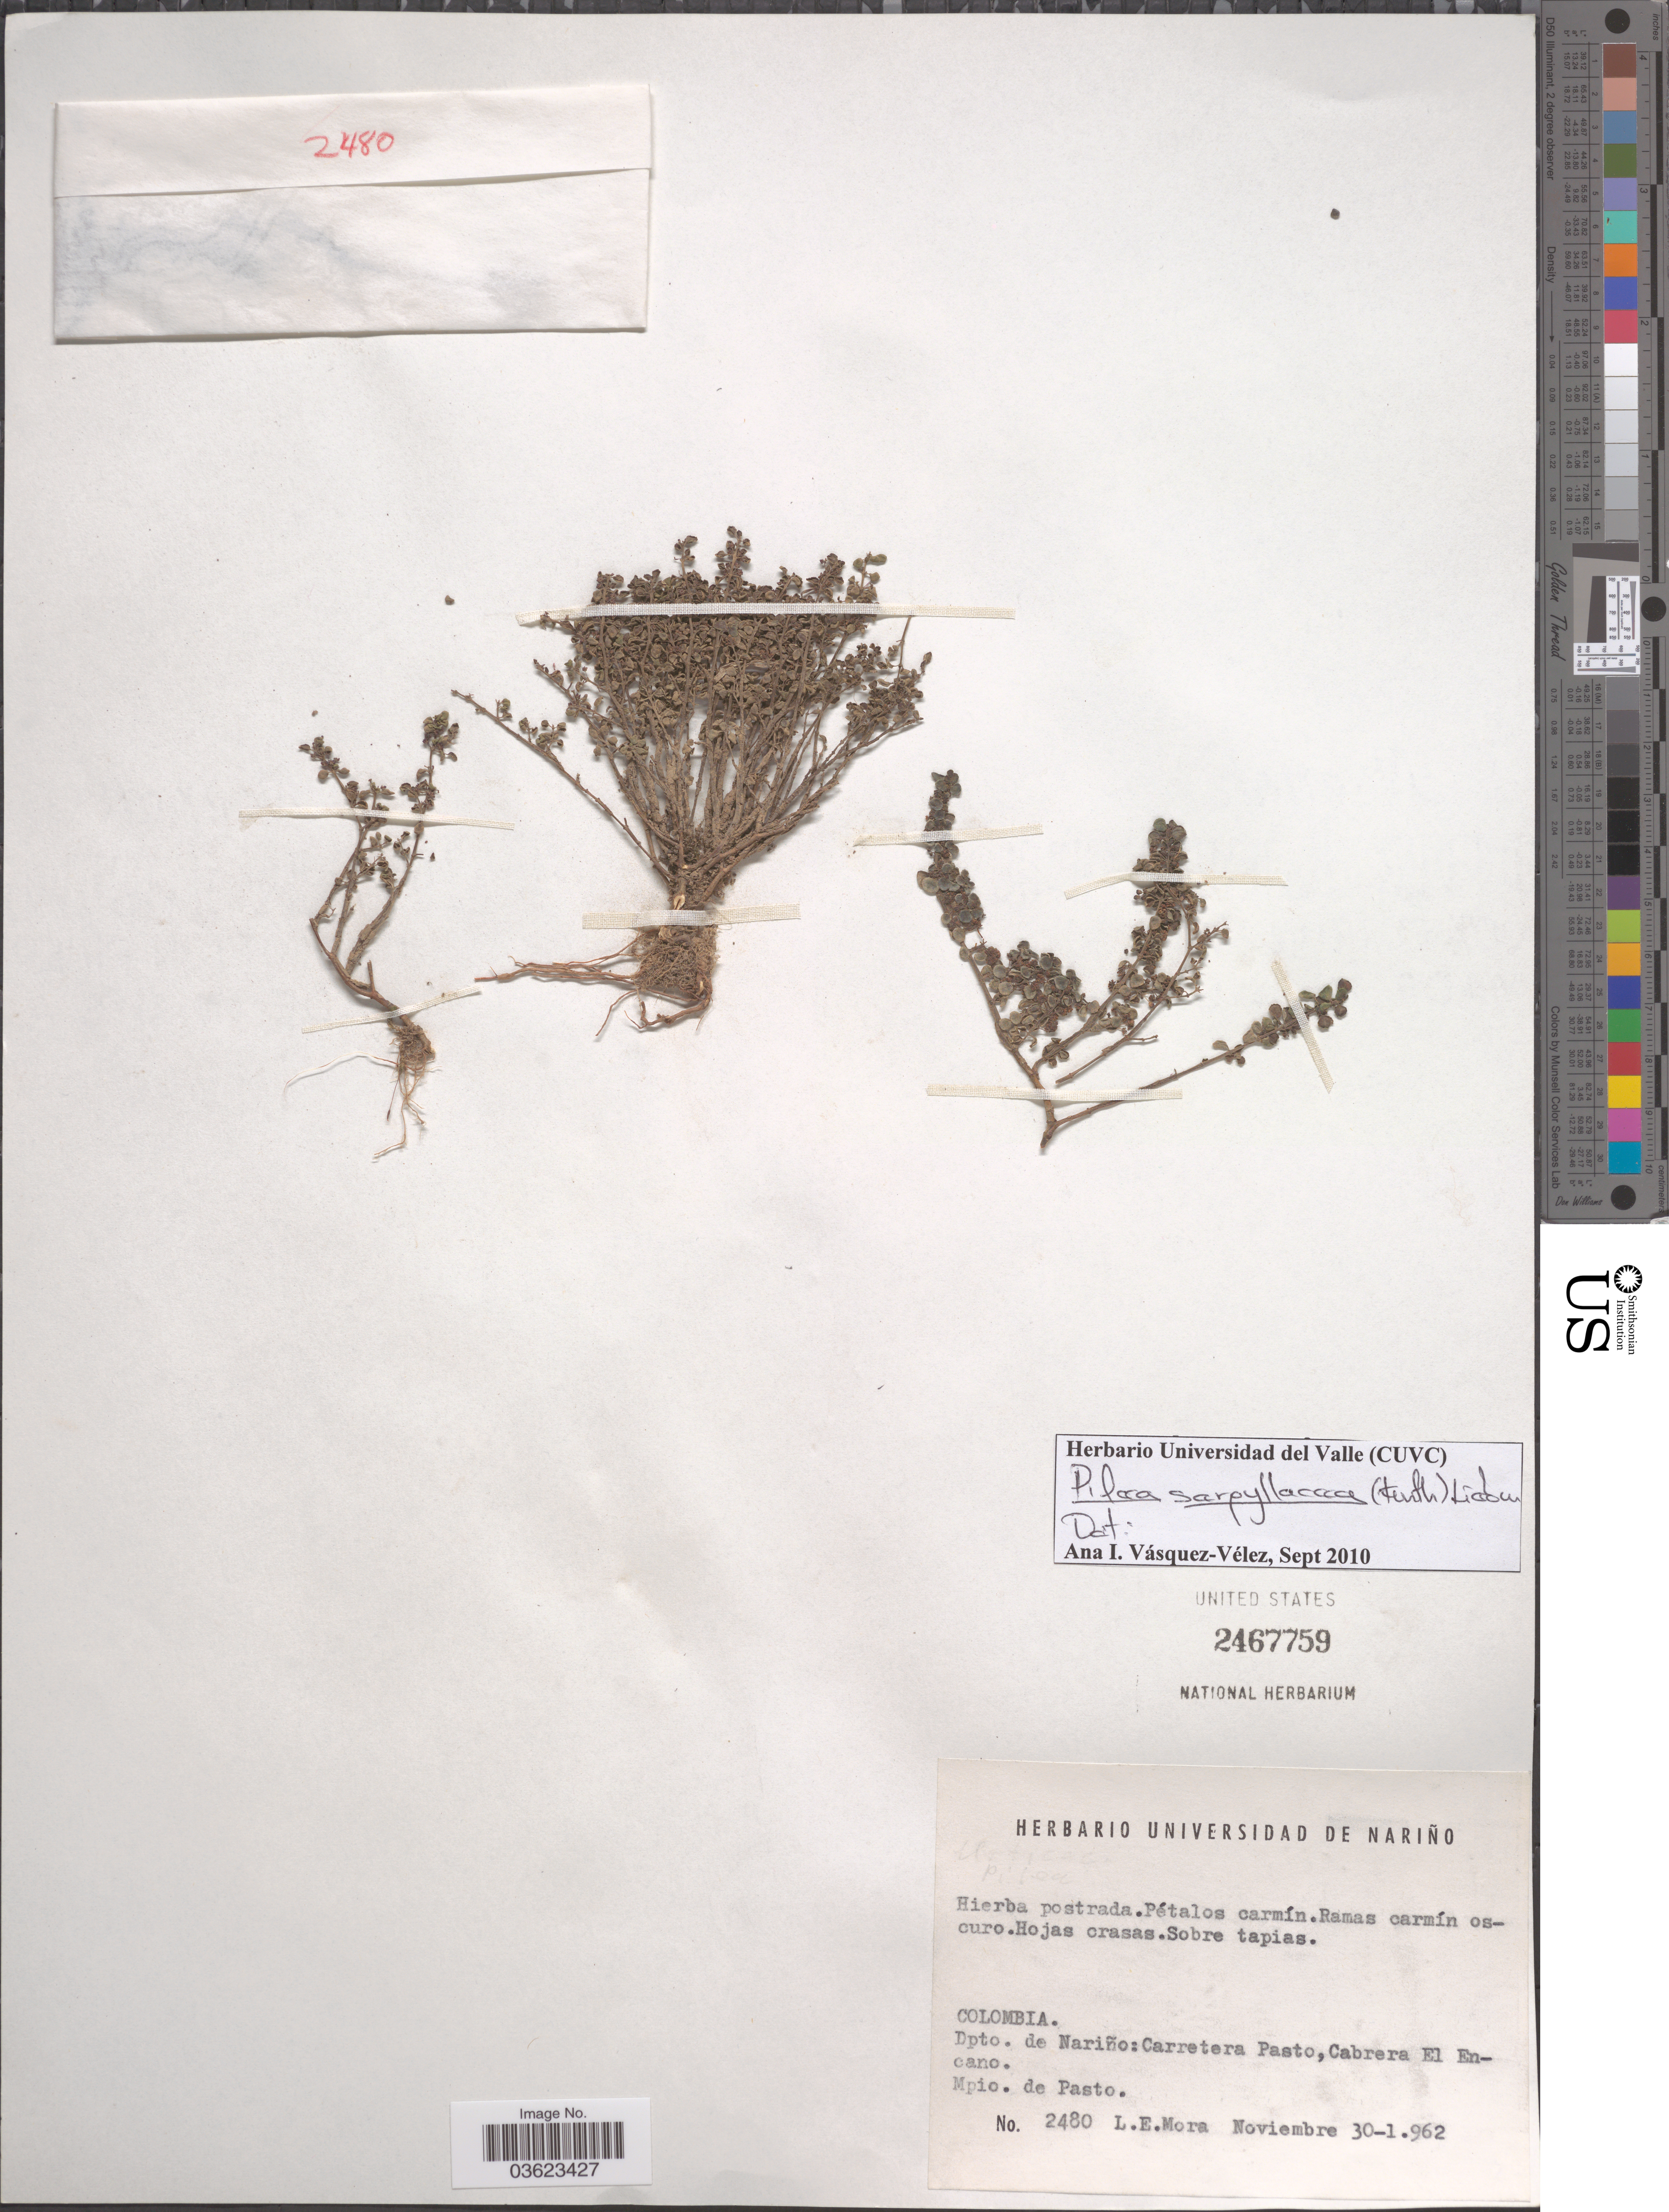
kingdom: Plantae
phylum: Tracheophyta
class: Magnoliopsida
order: Rosales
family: Urticaceae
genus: Pilea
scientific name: Pilea serpyllacea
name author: (Kunth) Liebm.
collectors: L. Mora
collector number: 2480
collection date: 1962-11-30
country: Colombia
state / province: Nariño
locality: Dpto. de Nariño: Carretera Pasto, Cabrera El Encano. Mpio. de Pasto.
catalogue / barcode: US 2467759